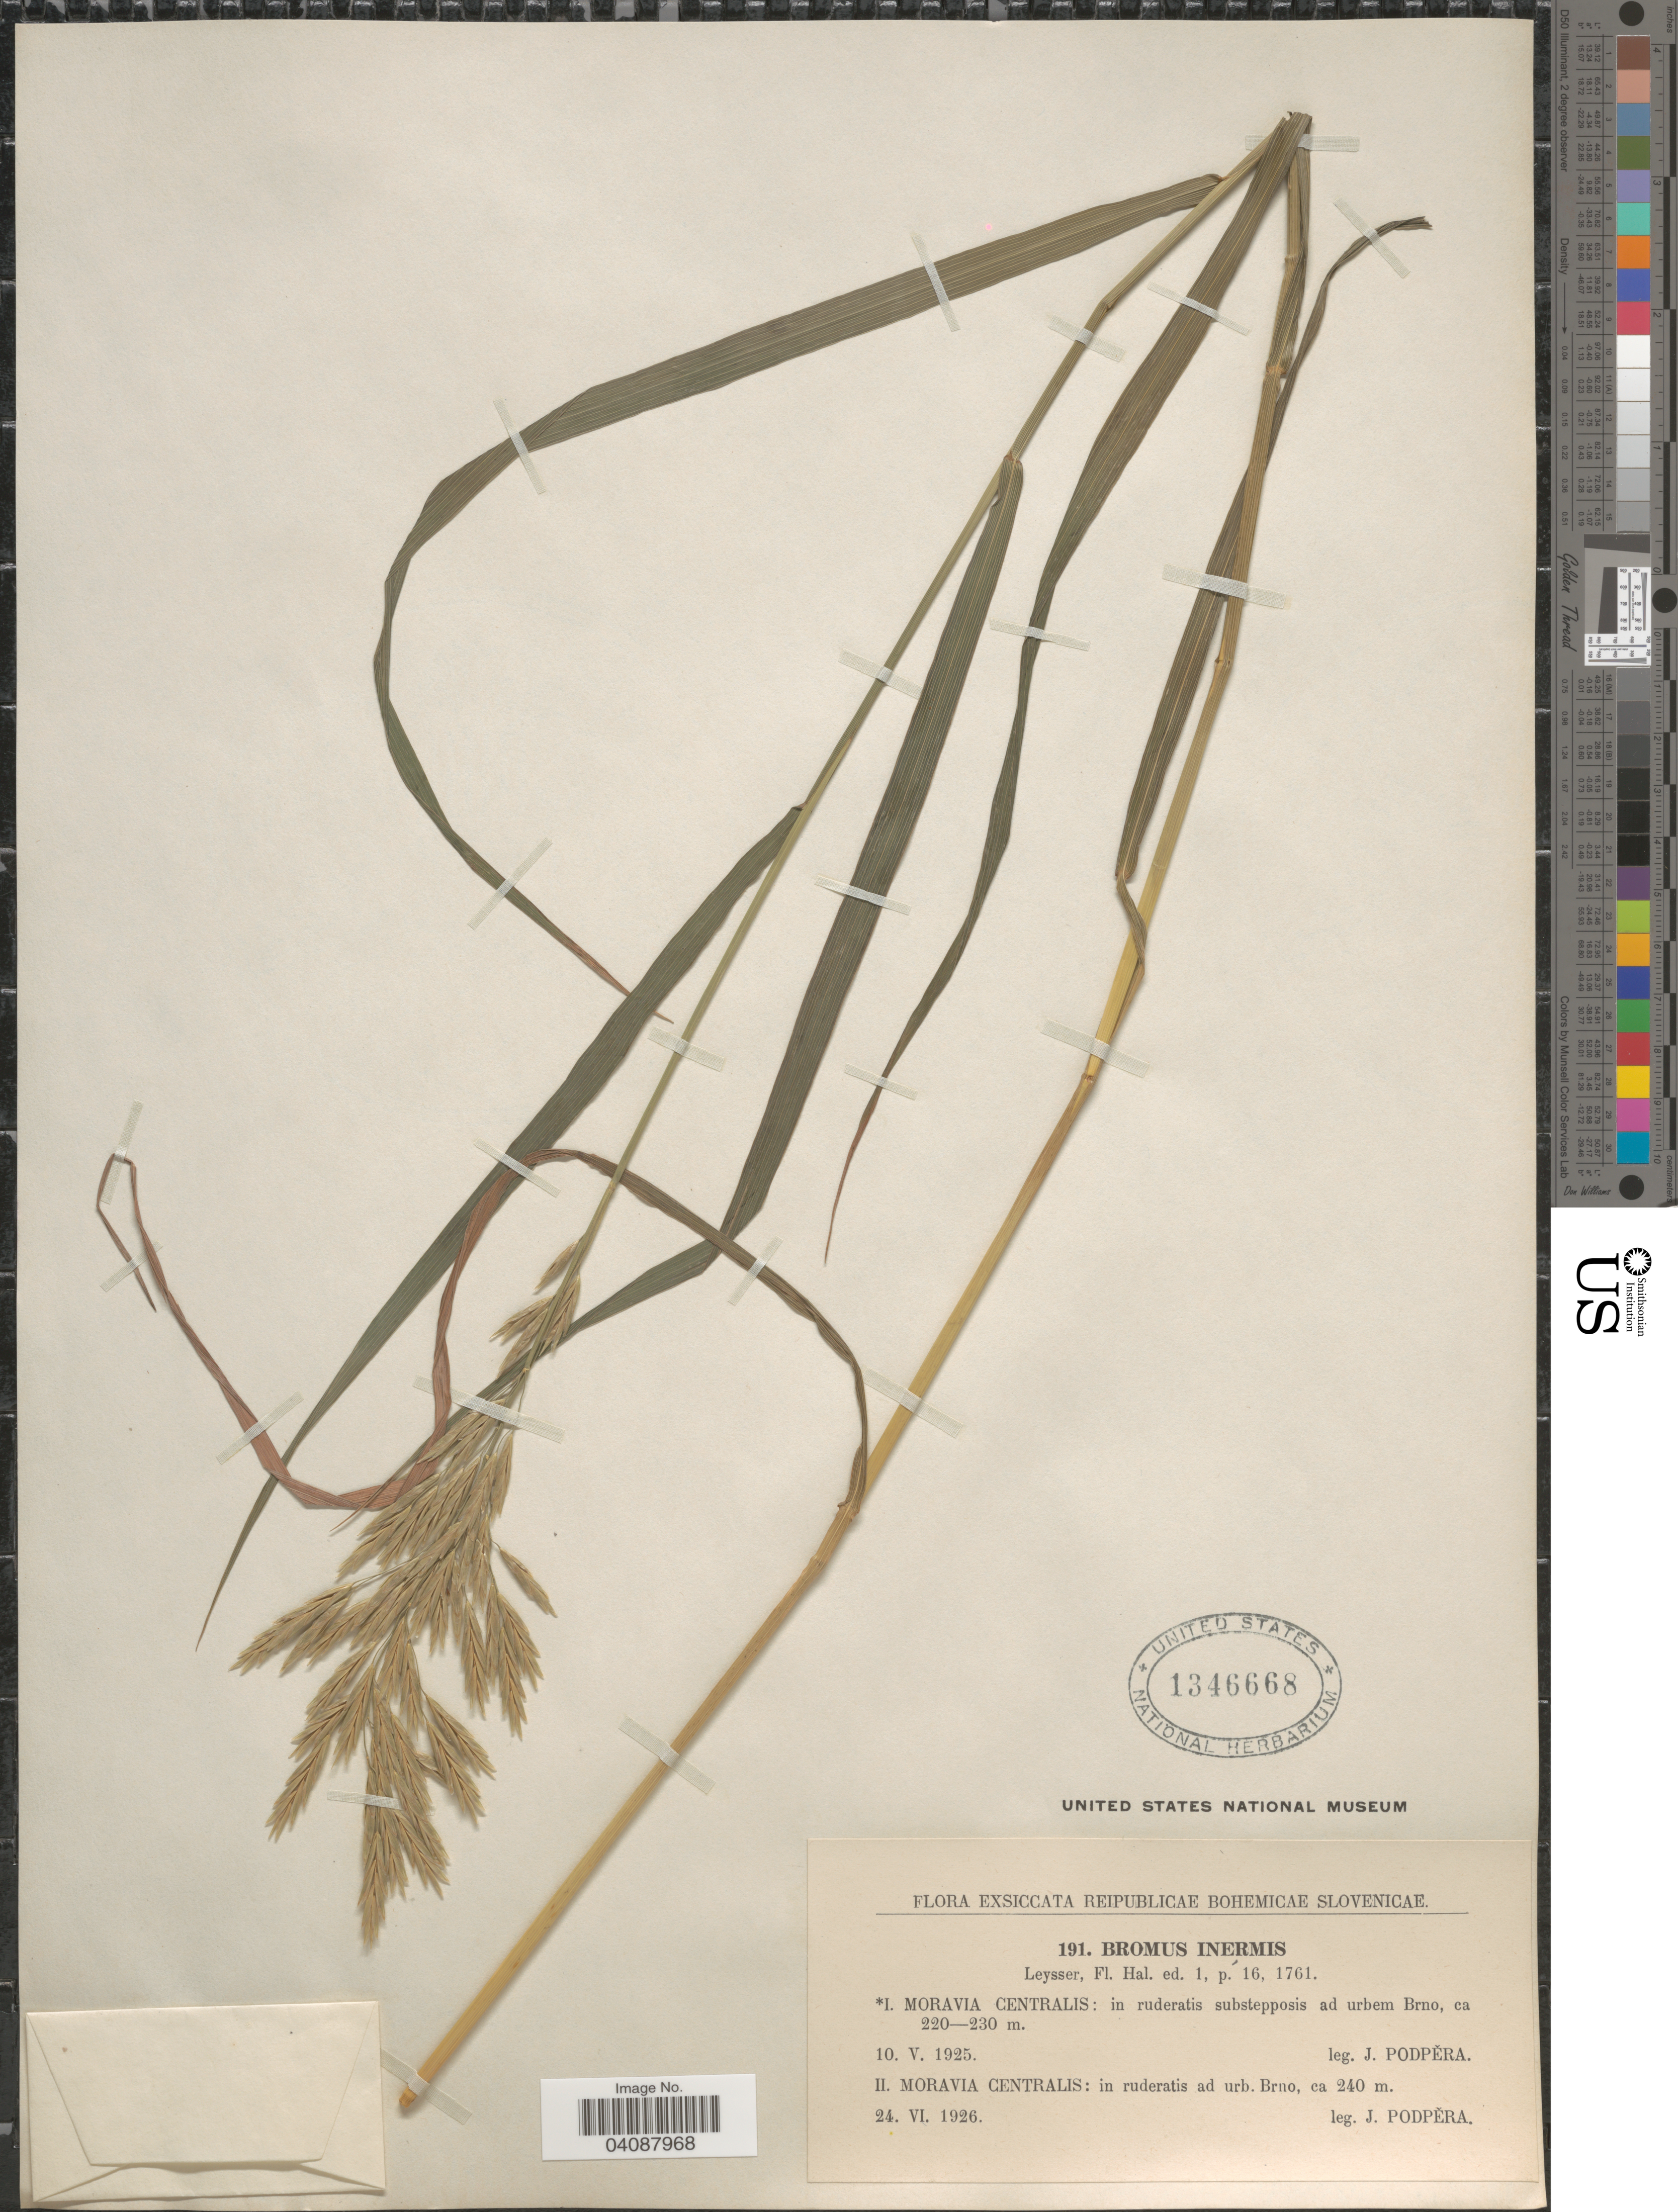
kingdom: Plantae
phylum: Tracheophyta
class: Liliopsida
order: Poales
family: Poaceae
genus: Bromus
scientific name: Bromus inermis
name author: Leyss.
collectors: J. Podpera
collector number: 191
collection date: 1925-05-10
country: Czechia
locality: Moravia Centralis: in ruderatis substepposis ad urbem Brno.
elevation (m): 220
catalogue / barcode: US 1346668